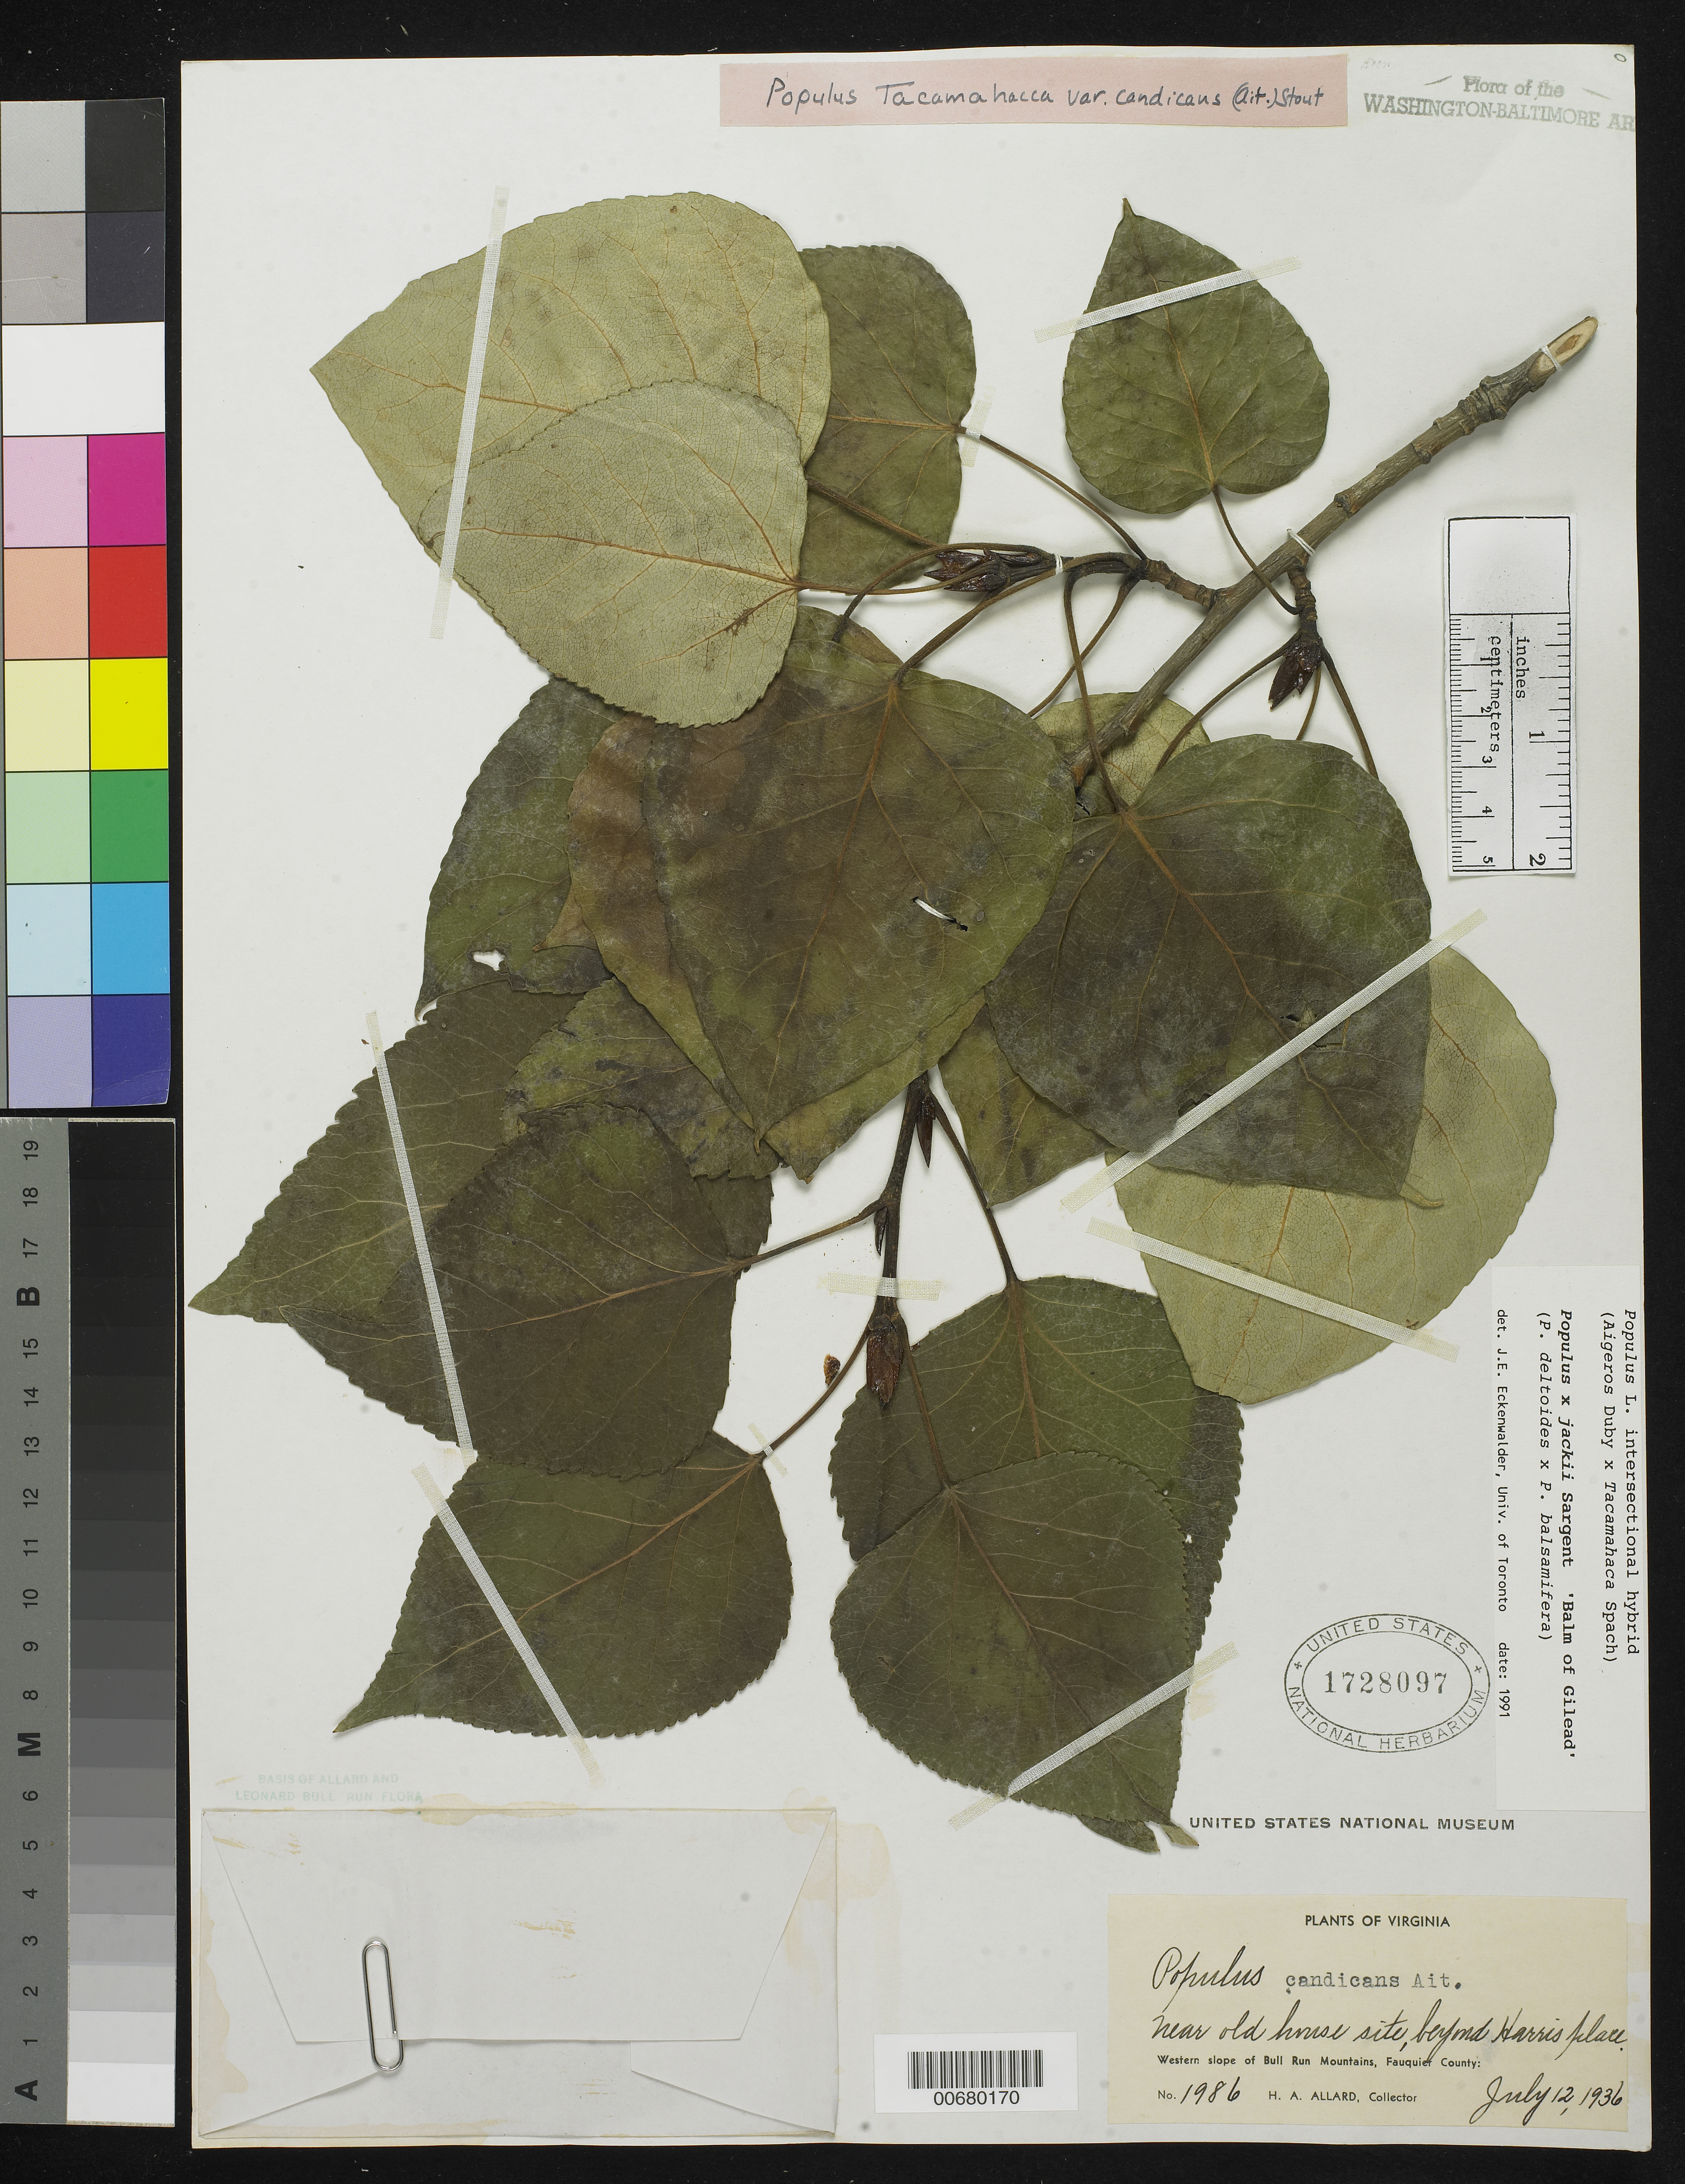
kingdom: Plantae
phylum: Tracheophyta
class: Magnoliopsida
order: Malpighiales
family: Salicaceae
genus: Populus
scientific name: Populus x jackii 'Balm of Gilead'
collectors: H. A. Allard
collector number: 1986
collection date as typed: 12 Jul 1936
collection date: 1936-07-12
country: United States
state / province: Virginia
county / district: Fauquier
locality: Beyond Harris Place, W slope of Bull Run Mts. Bull Run Mts.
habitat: Near old house site.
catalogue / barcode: US 1728097